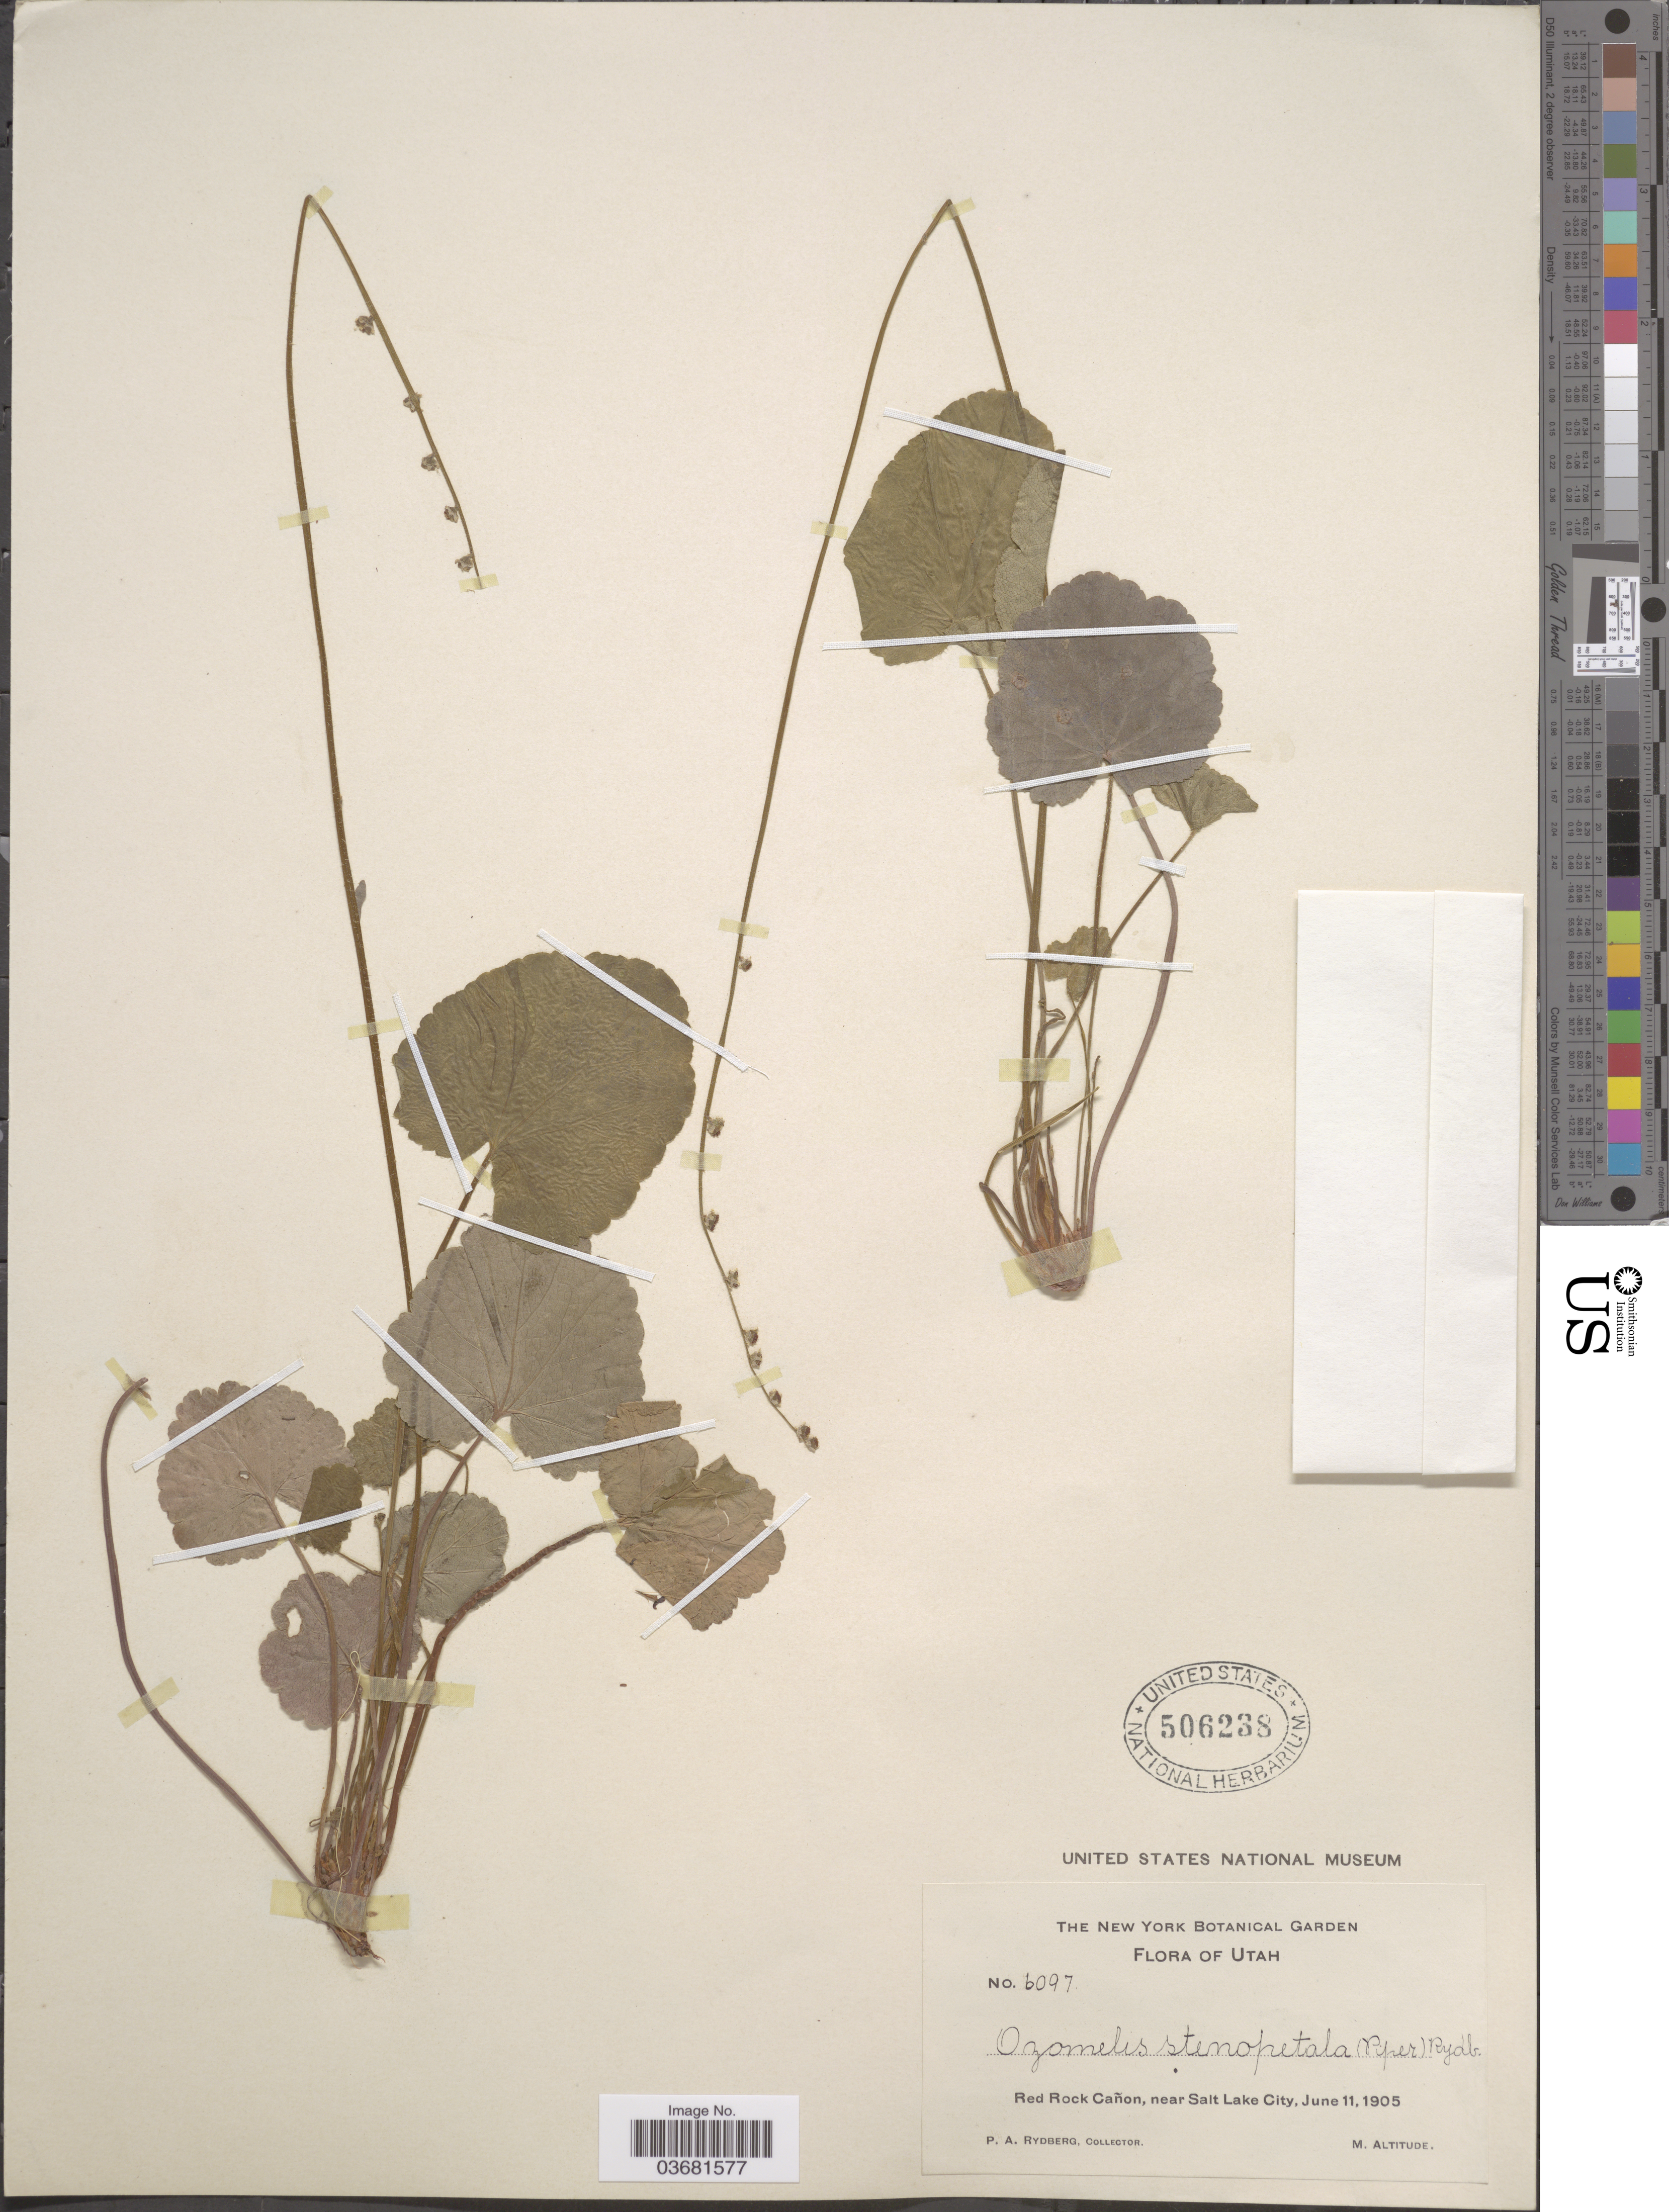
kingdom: Plantae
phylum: Tracheophyta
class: Magnoliopsida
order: Saxifragales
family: Saxifragaceae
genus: Mitella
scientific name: Mitella stenopetala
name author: Piper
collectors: P. A. Rydberg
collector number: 6097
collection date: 1905-06-11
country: United States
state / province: Utah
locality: Red Rock Cañon, near Salt Lake City.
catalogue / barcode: US 506238